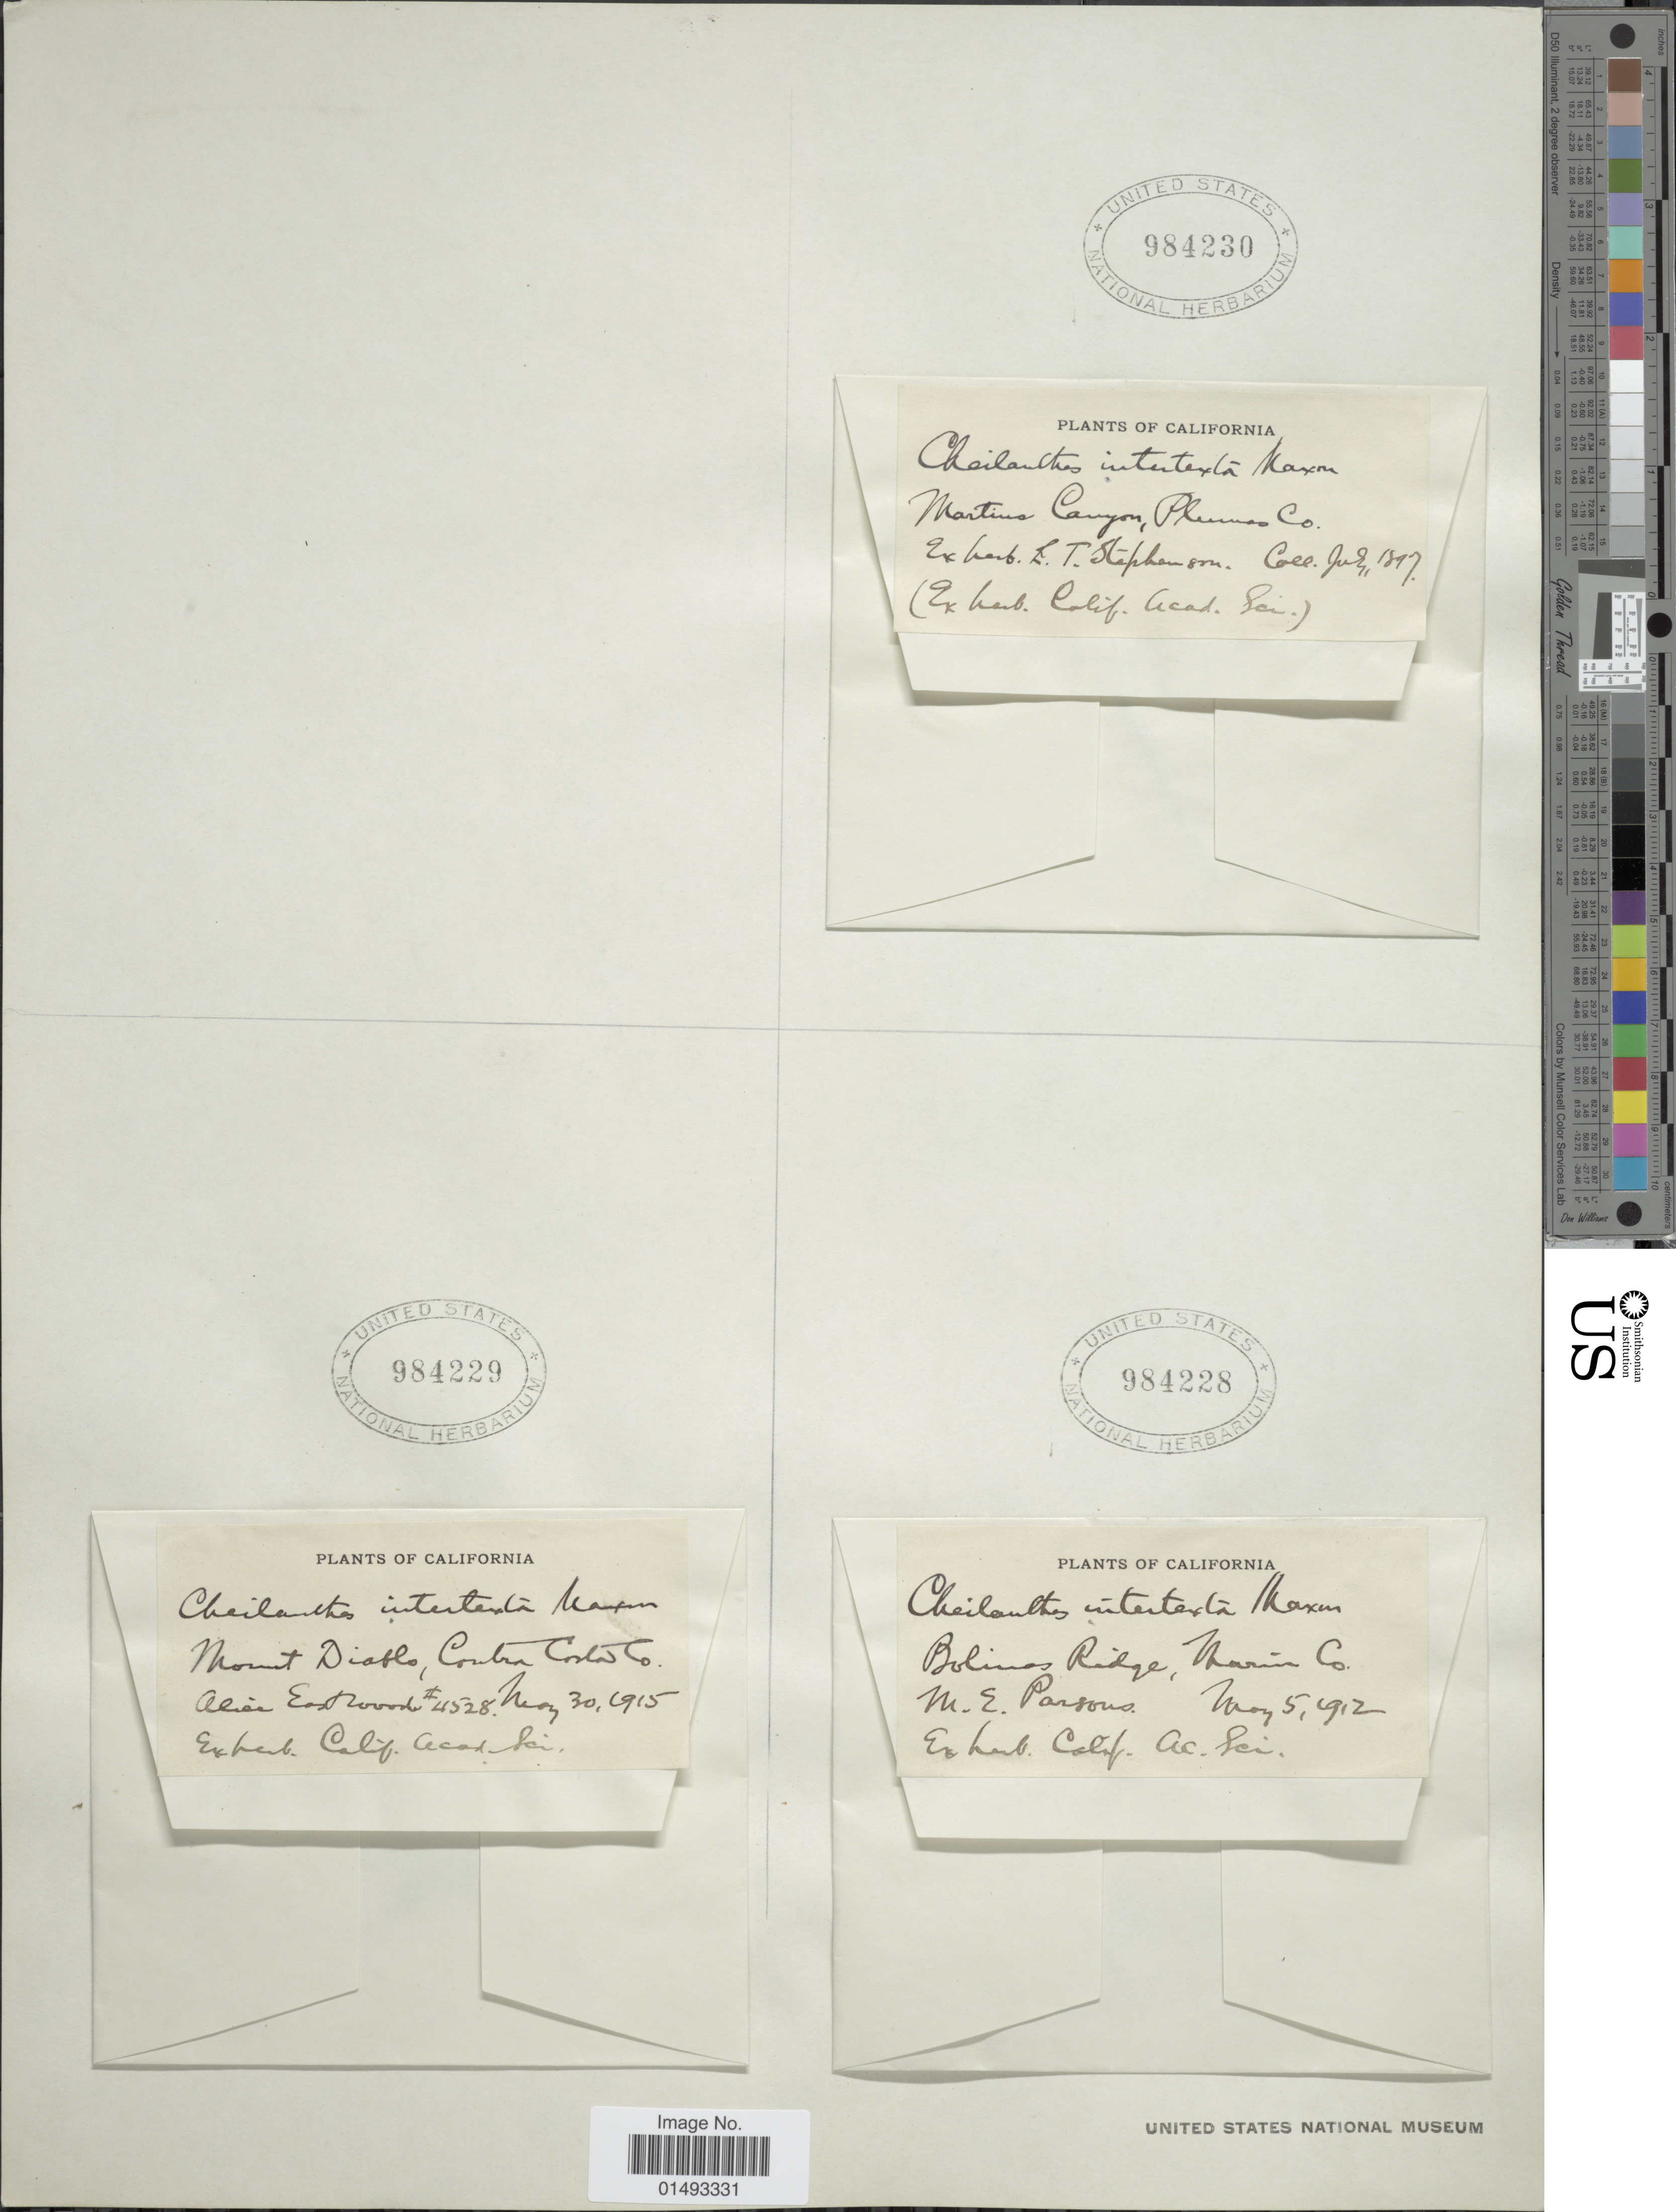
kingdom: Plantae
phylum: Tracheophyta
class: Polypodiopsida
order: Polypodiales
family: Pteridaceae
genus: Myriopteris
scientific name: Myriopteris intertexta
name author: (Maxon) Grusz & Windham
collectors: W. Parsons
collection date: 1912-05-05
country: United States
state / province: California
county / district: Marin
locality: Bolinas Ridge, Marin Co.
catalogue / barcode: US 984228-2